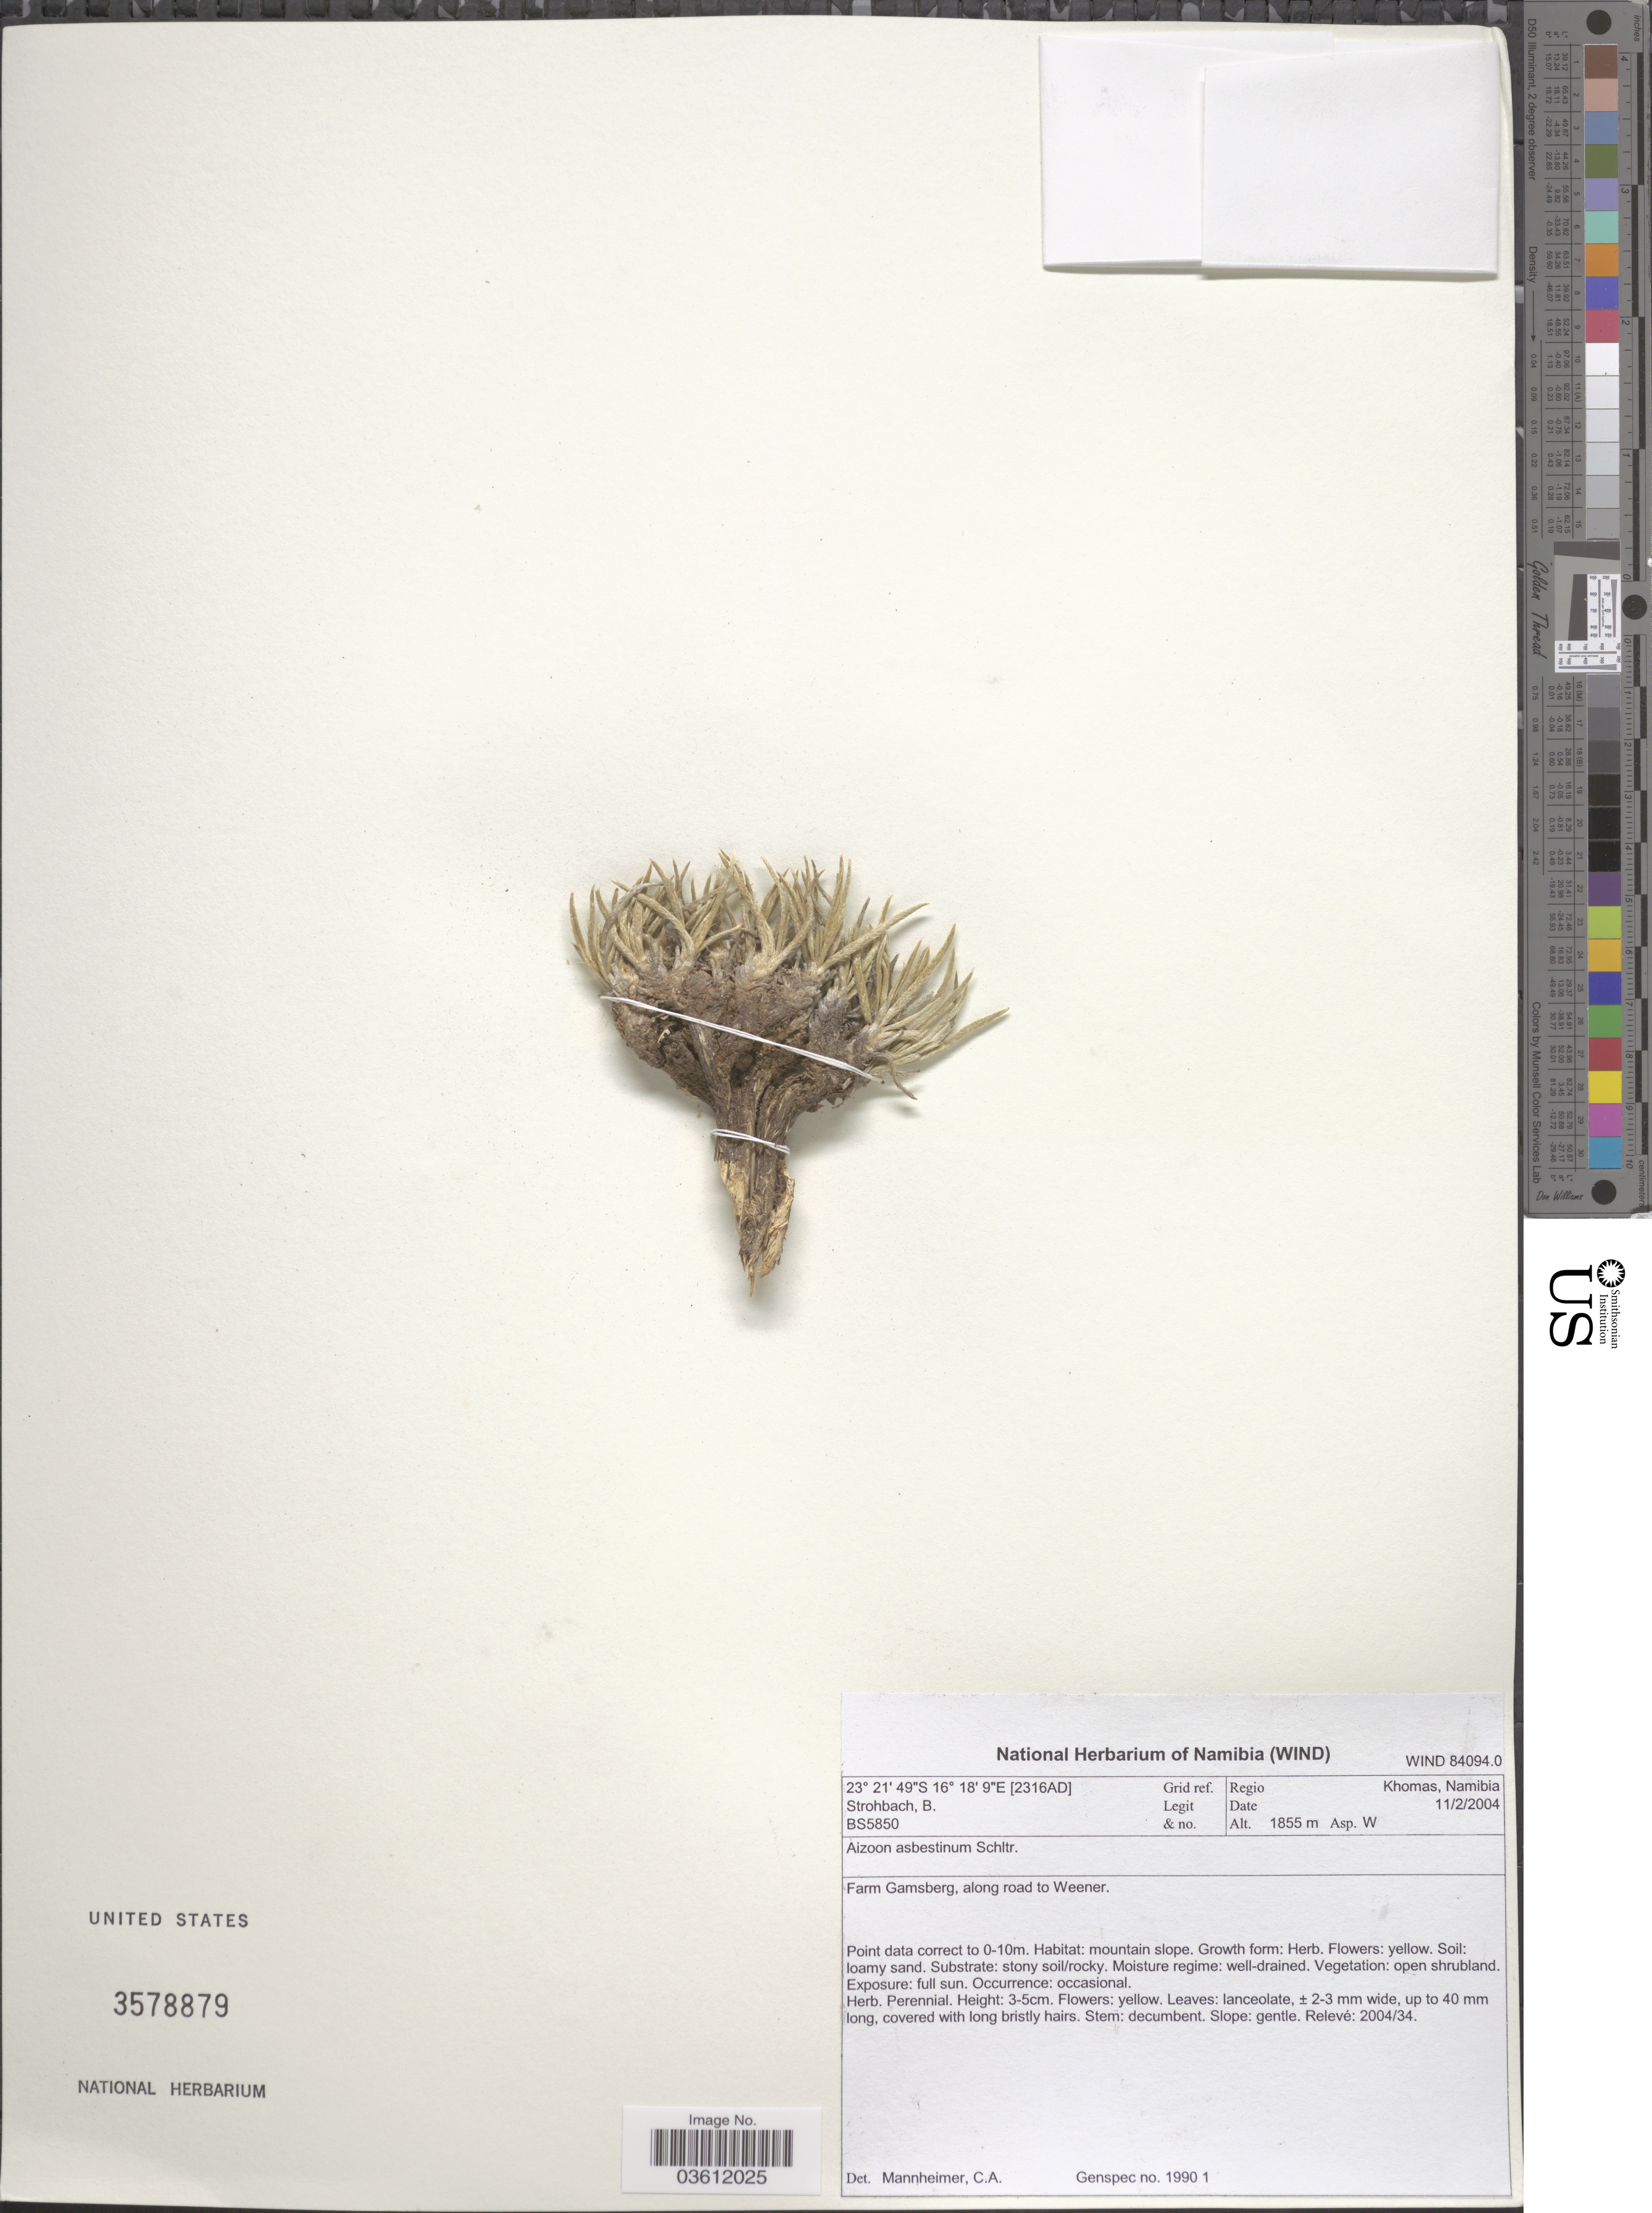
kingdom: Plantae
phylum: Tracheophyta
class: Magnoliopsida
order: Caryophyllales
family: Aizoaceae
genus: Aizoon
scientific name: Aizoon asbestinum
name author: Schltr.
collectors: B. Strohbach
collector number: BS5850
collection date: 2004-02-11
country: Namibia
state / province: Khomas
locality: [2316AD] Grid ref. Regio Khomas. Asp. W. Farm Gamsberg, along road to Weener.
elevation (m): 1855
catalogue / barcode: US 3578879